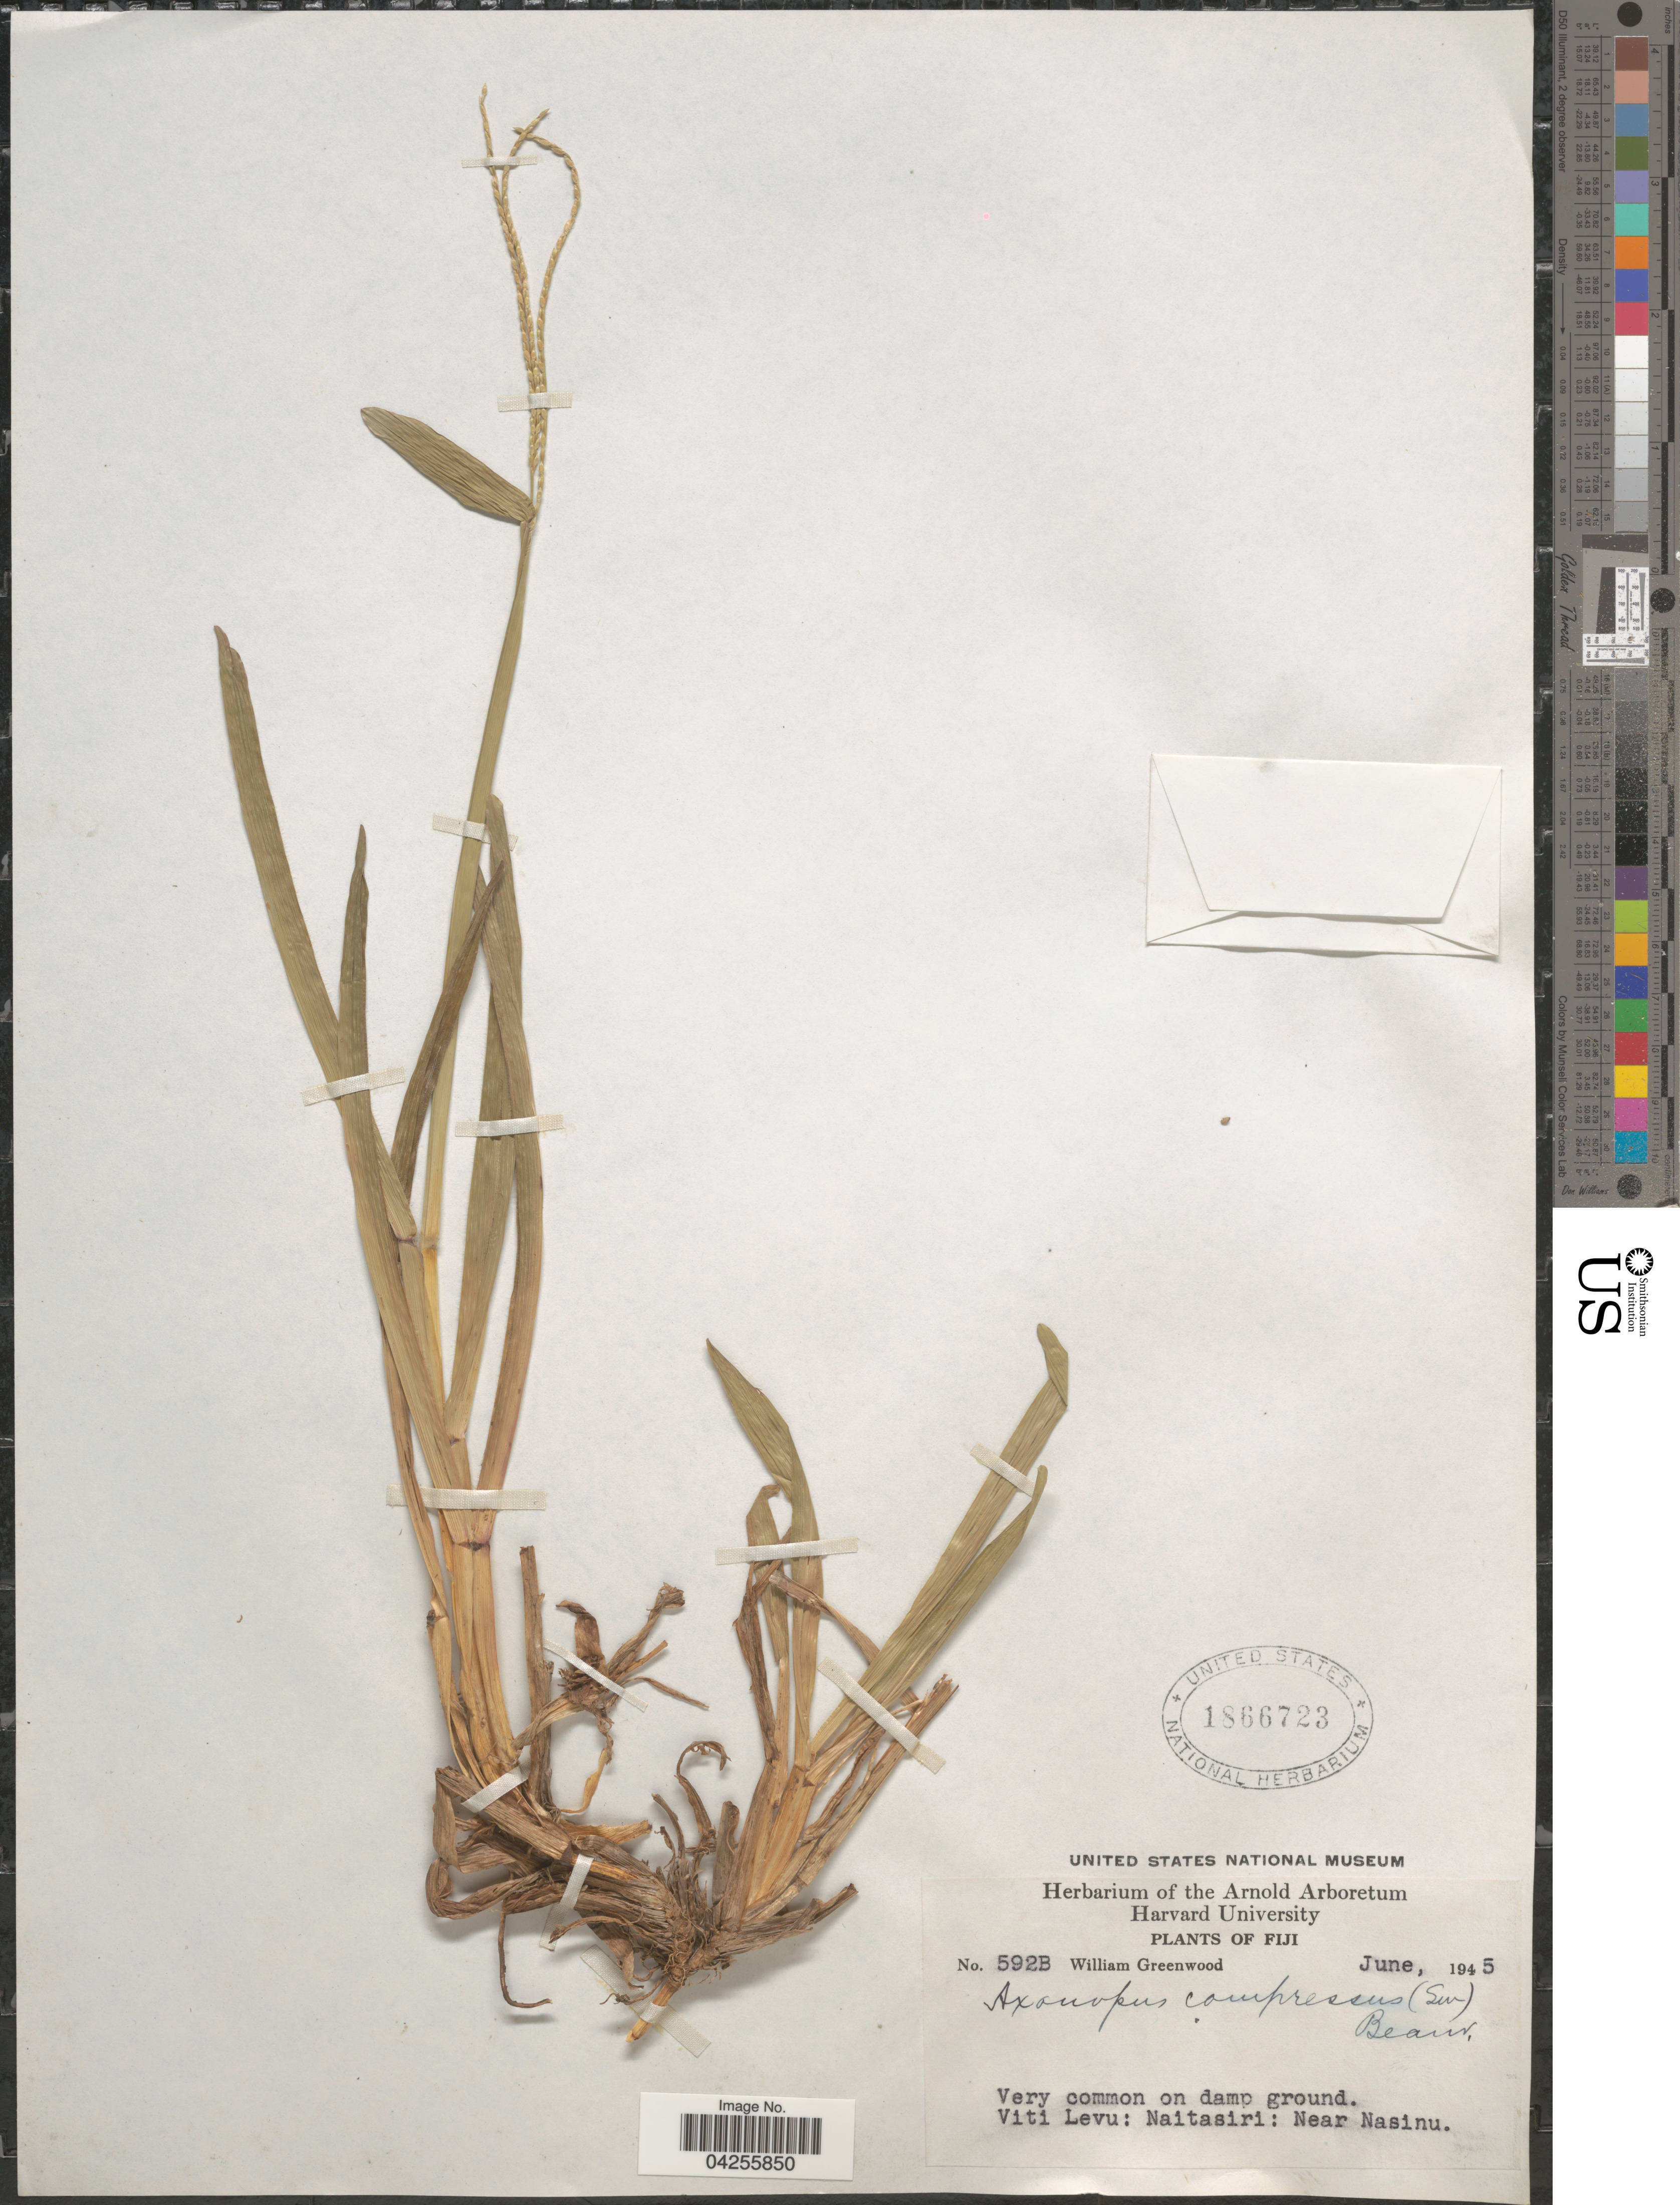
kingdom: Plantae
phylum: Tracheophyta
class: Liliopsida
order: Poales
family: Poaceae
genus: Axonopus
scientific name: Axonopus compressus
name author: (Sw.) P. Beauv.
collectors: W. Greenwood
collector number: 592B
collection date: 1945-06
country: Fiji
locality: Very common on damp ground. Viti Levu: Naitasiri: Near Nasinu.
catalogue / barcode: US 1866723